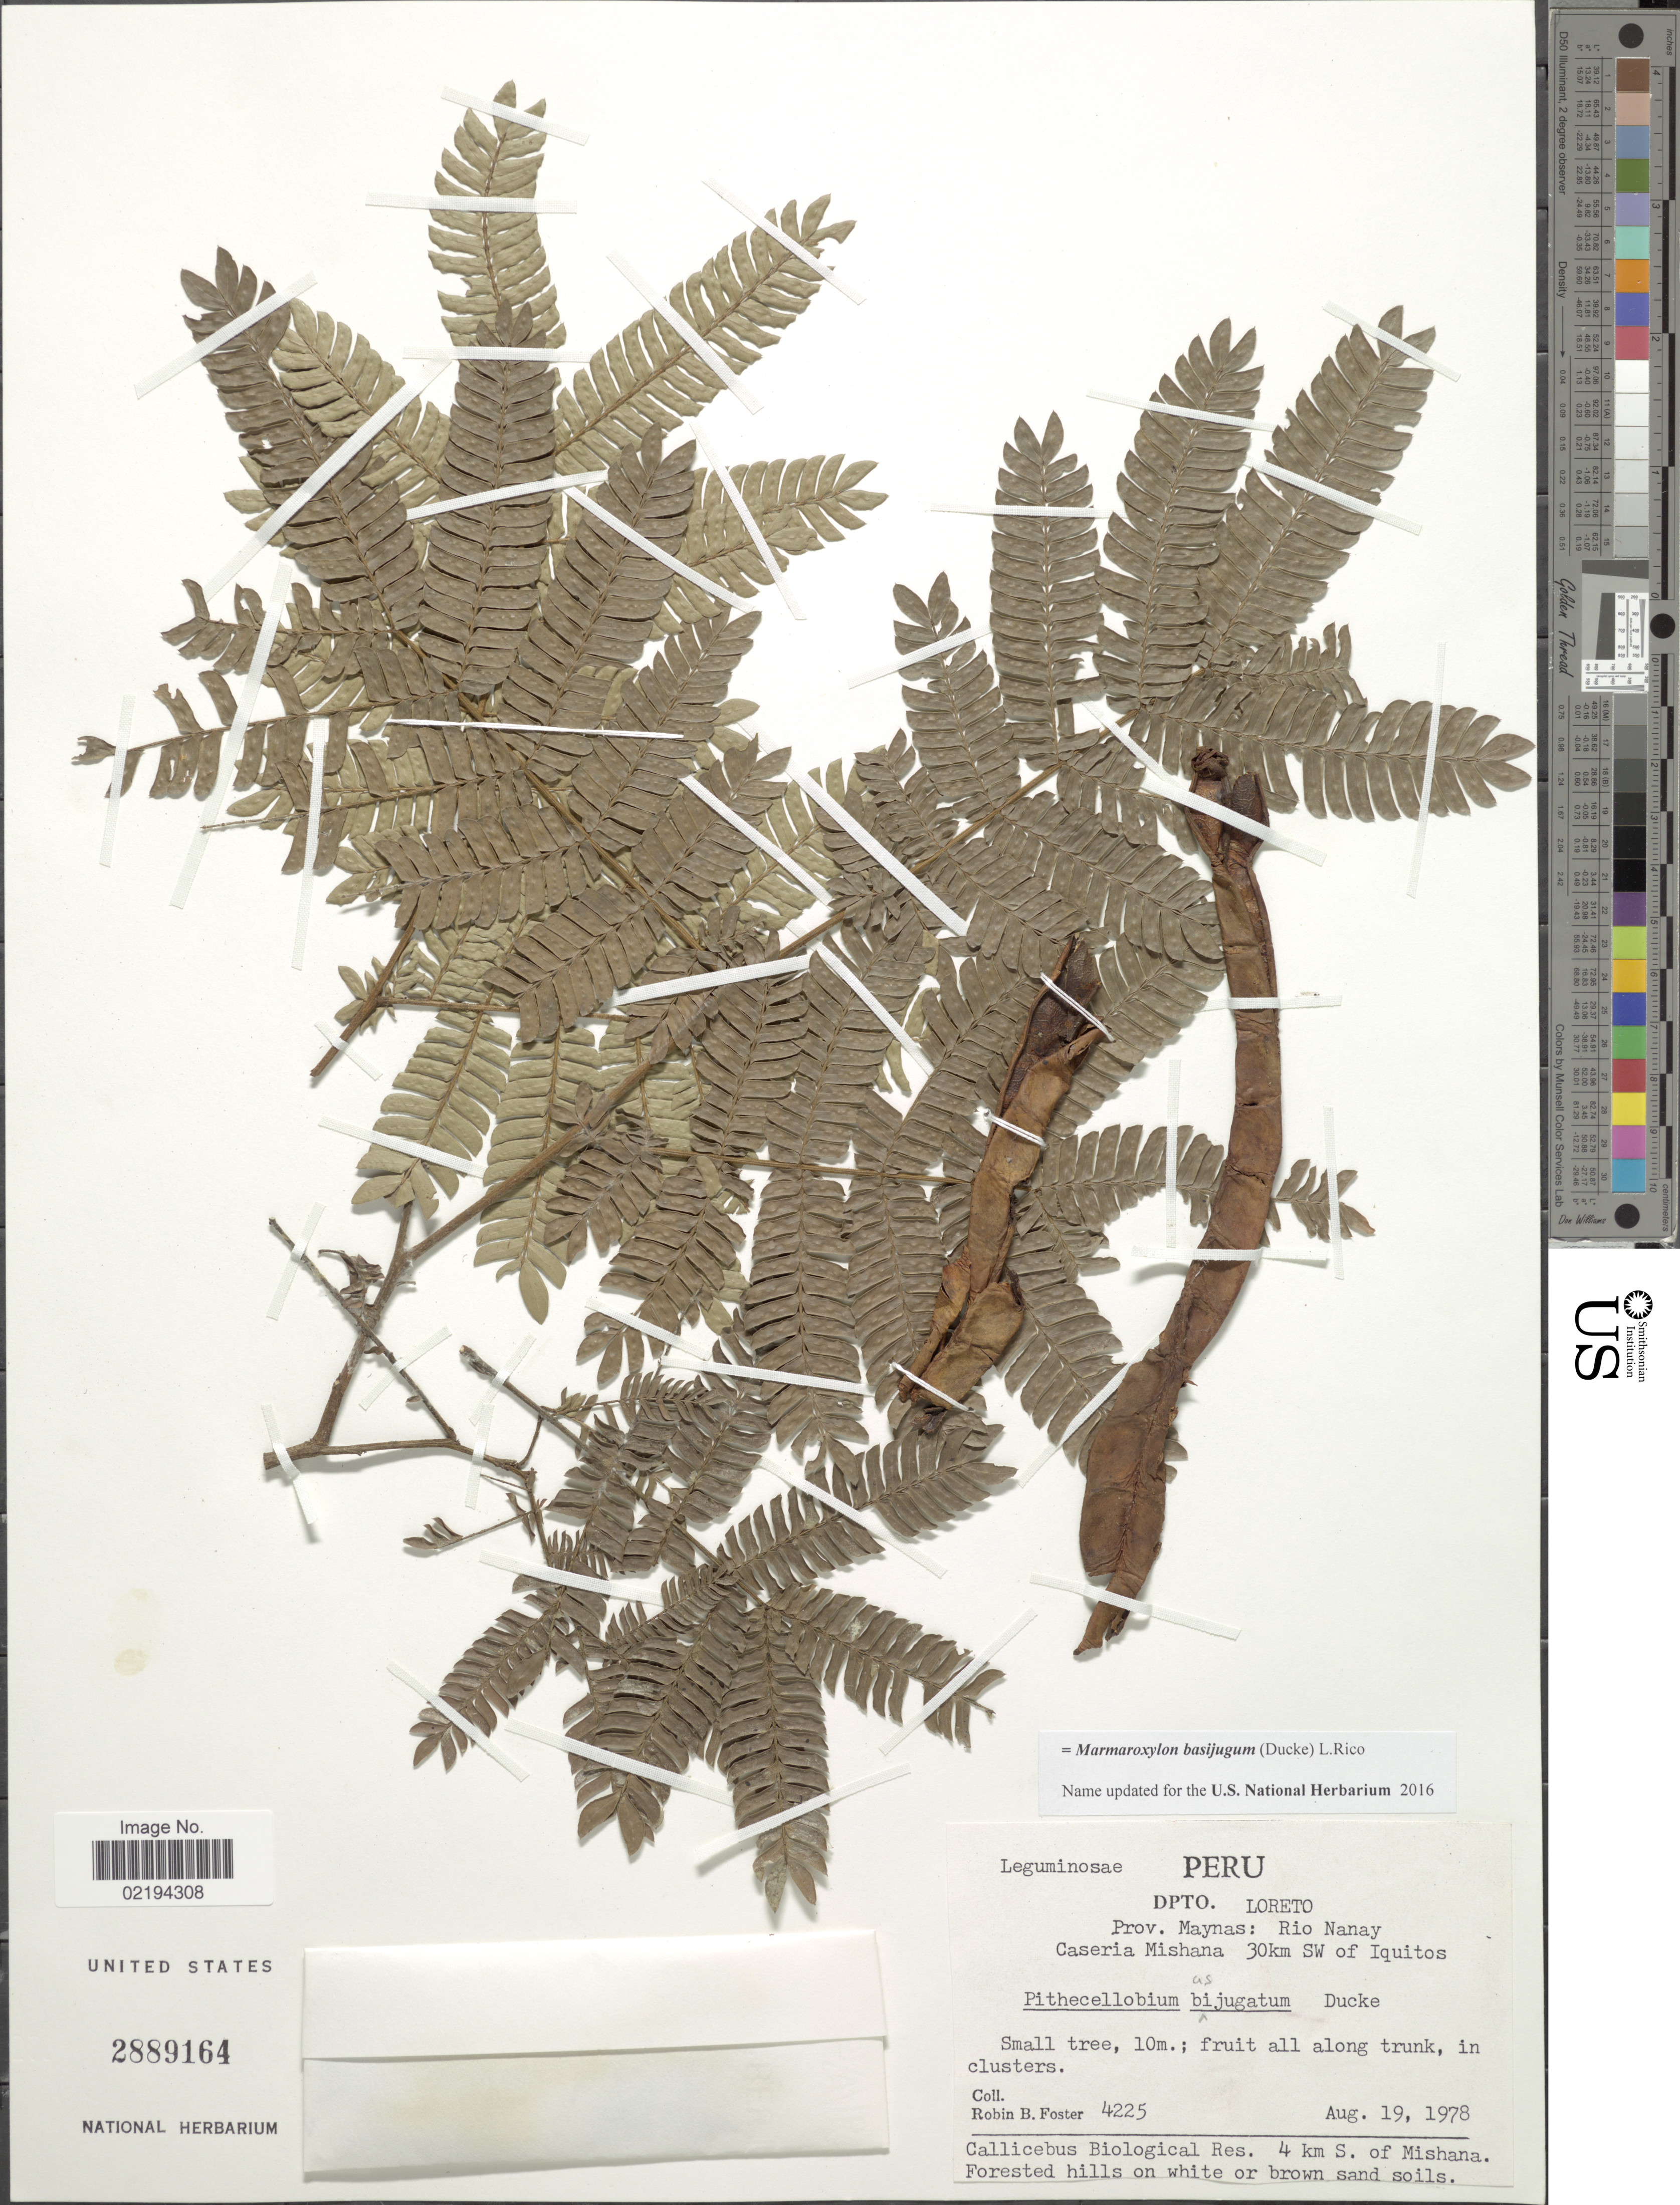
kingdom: Plantae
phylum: Tracheophyta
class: Magnoliopsida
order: Fabales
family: Fabaceae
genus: Zygia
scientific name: Zygia basijuga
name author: (Ducke) Barneby & J.W. Grimes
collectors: R. B. Foster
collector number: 4225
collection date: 1978-08-19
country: Peru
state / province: Loreto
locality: Prov. Maynas: Rio Nanay, Caseria Mishana 30 km SW of Iquitos.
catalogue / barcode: US 2889164